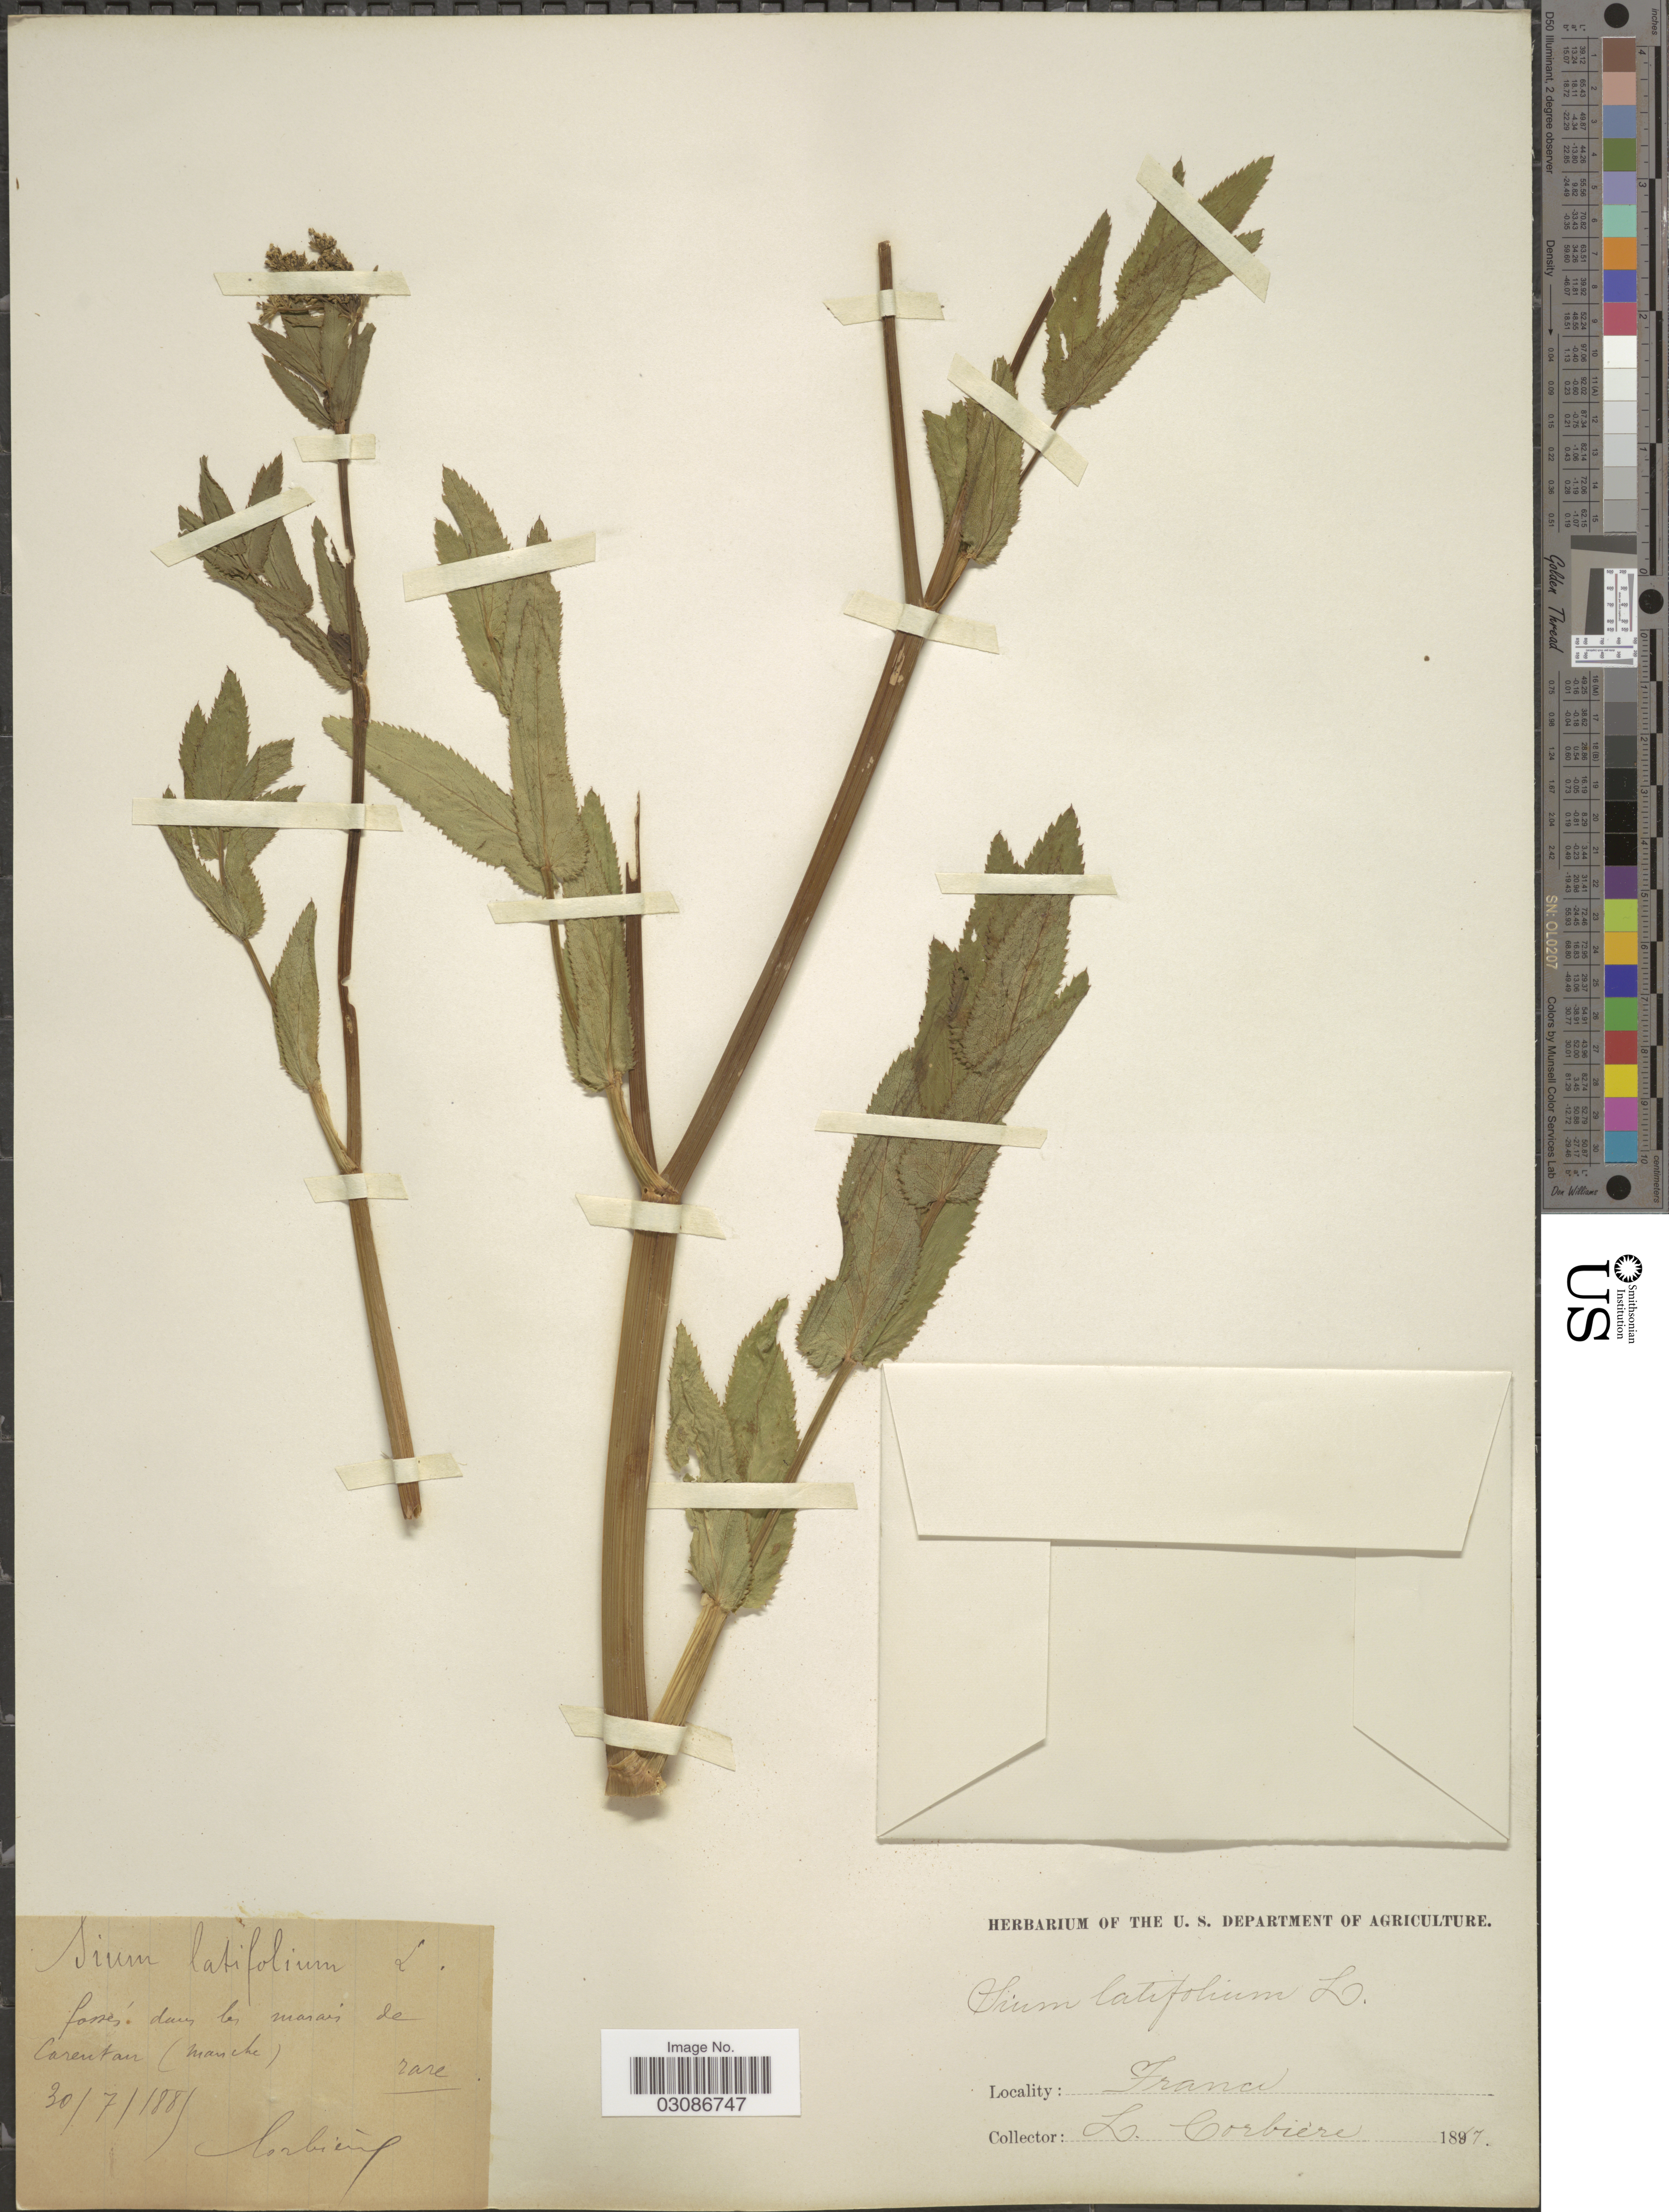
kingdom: Plantae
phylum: Tracheophyta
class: Magnoliopsida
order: Apiales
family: Apiaceae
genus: Sium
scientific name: Sium ninsi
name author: Thunb.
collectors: L. Corbière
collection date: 1887-07-30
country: France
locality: Carentan (Manche). Rare.